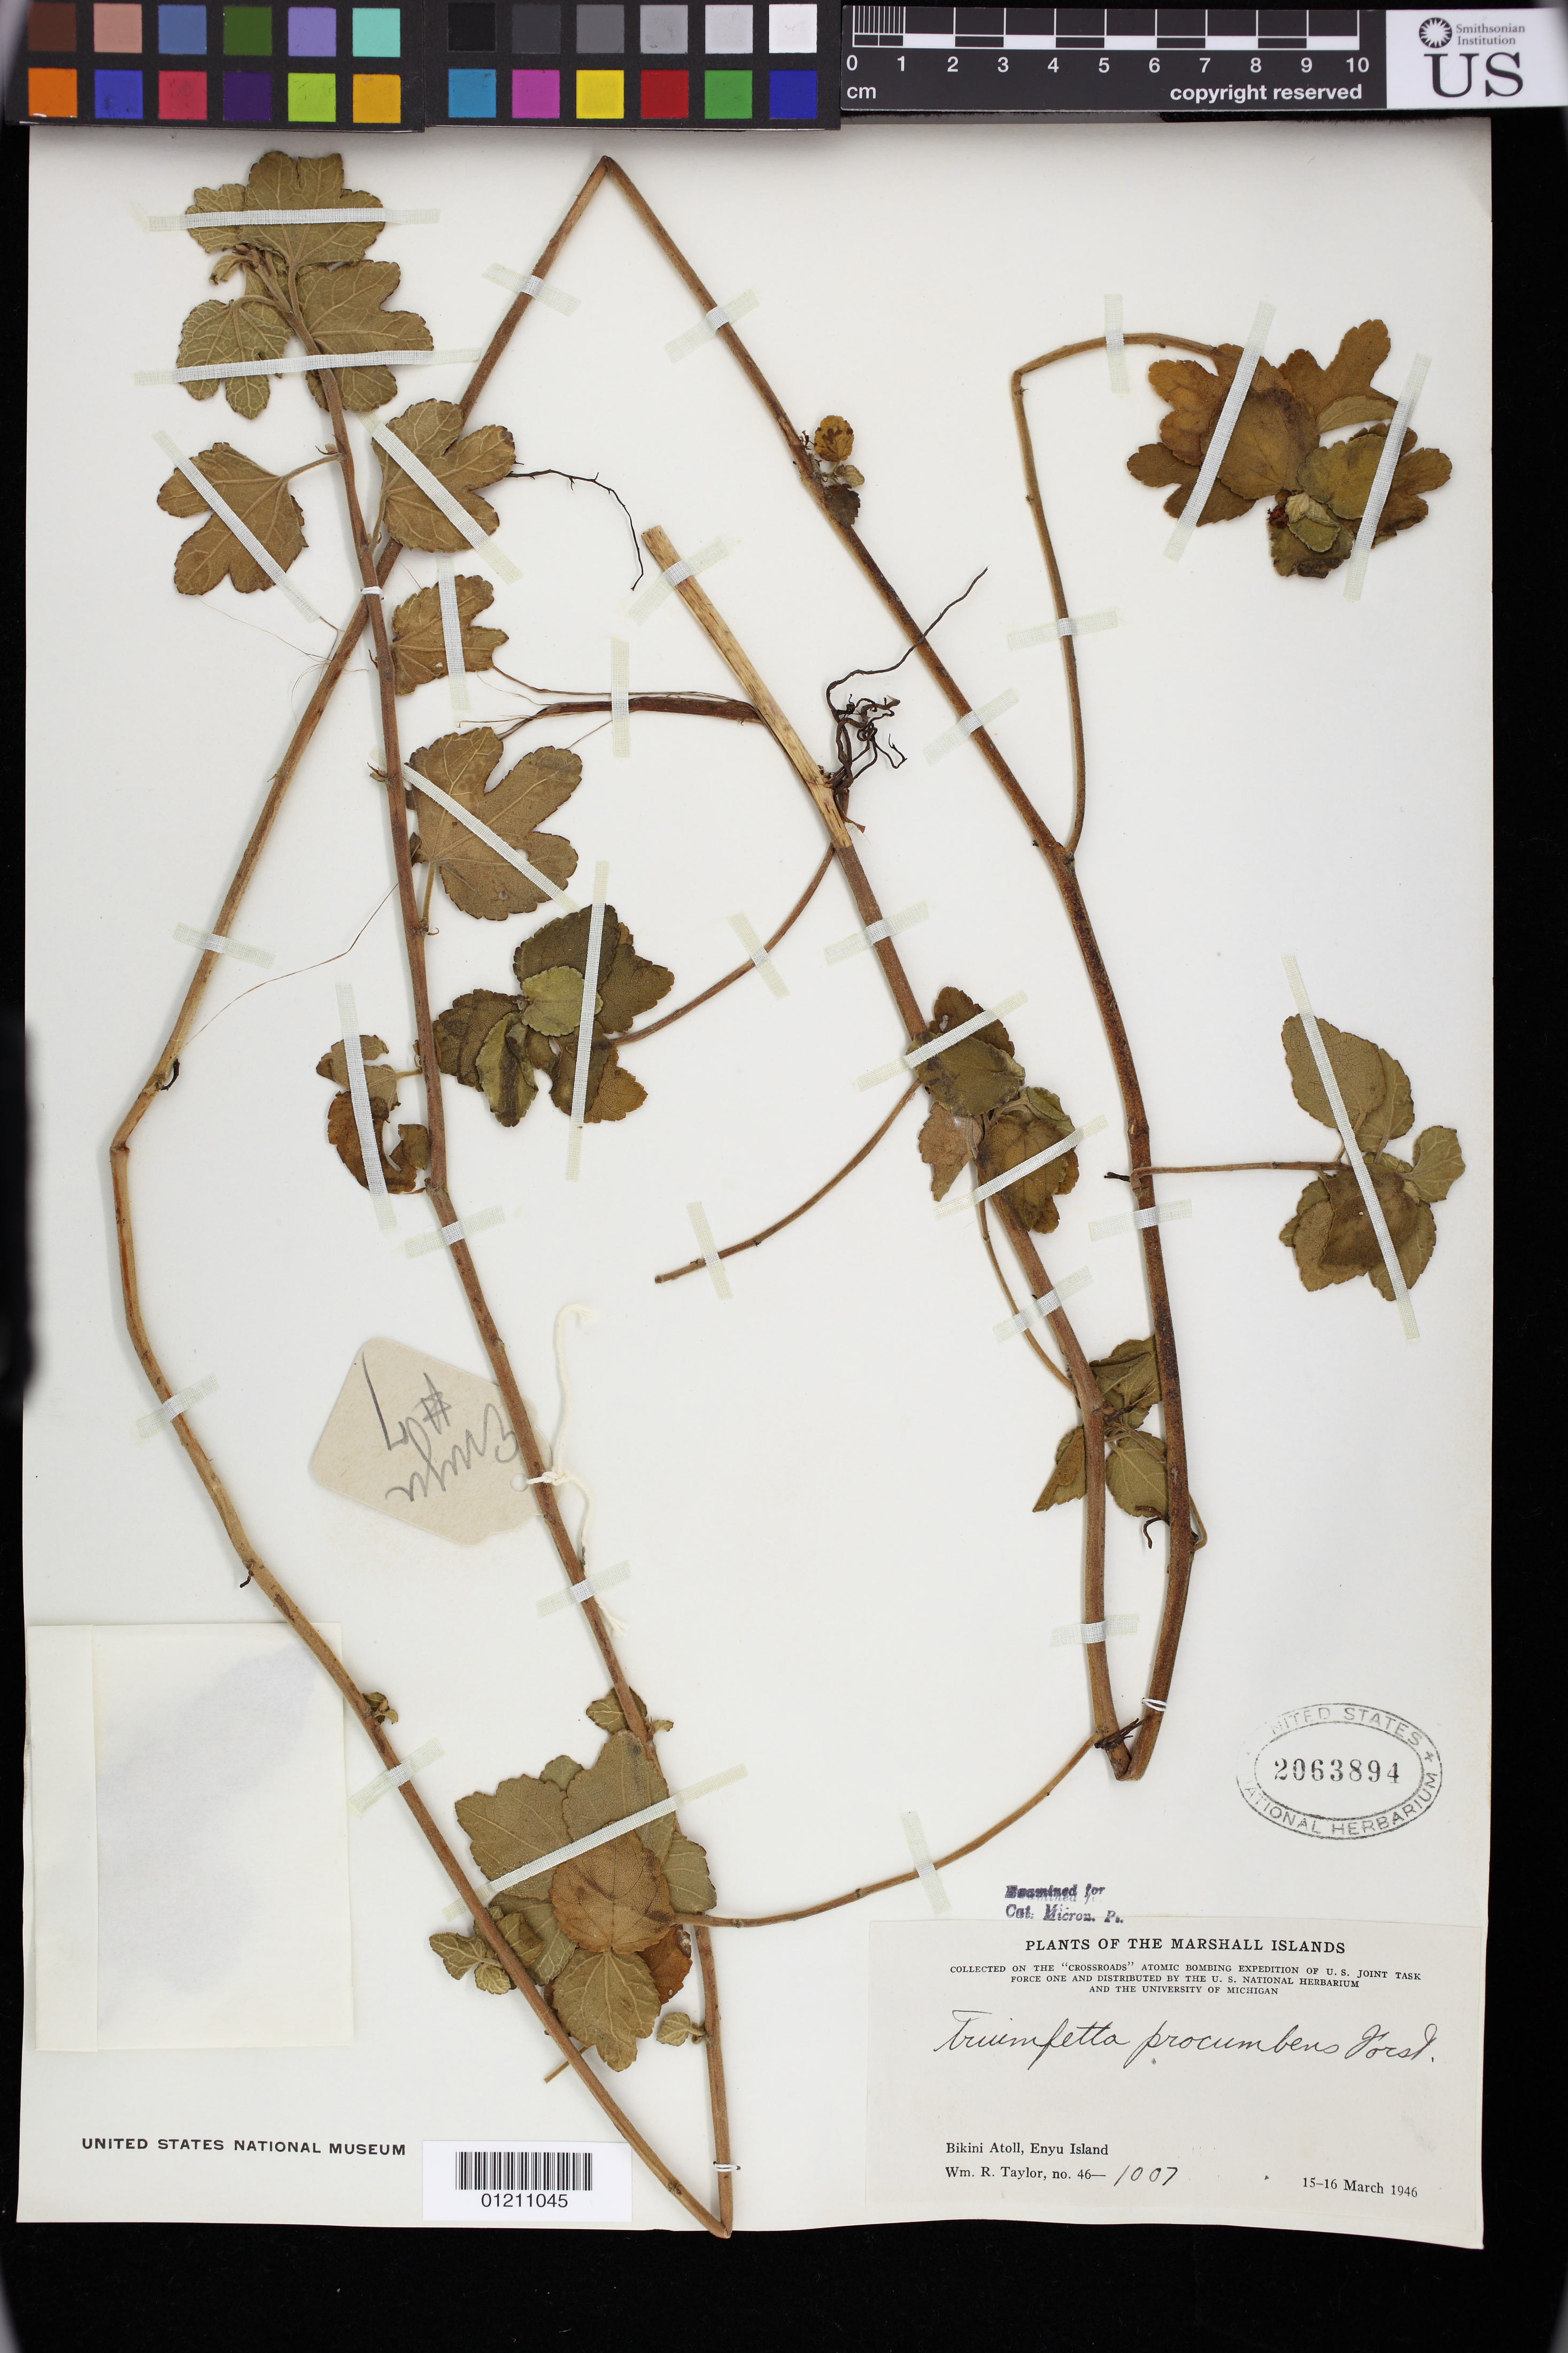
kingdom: Plantae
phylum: Tracheophyta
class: Magnoliopsida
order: Malvales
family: Malvaceae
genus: Triumfetta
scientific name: Triumfetta procumbens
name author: G. Forst.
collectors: W. R. Taylor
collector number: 46-1007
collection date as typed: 15 Mar 1946 to 16 Mar 1946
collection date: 1946-03-15/1946-03-16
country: Marshall Islands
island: Bikini Atoll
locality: Marshall Islands: Bikini Atoll, Enyu Island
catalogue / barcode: US 2063894